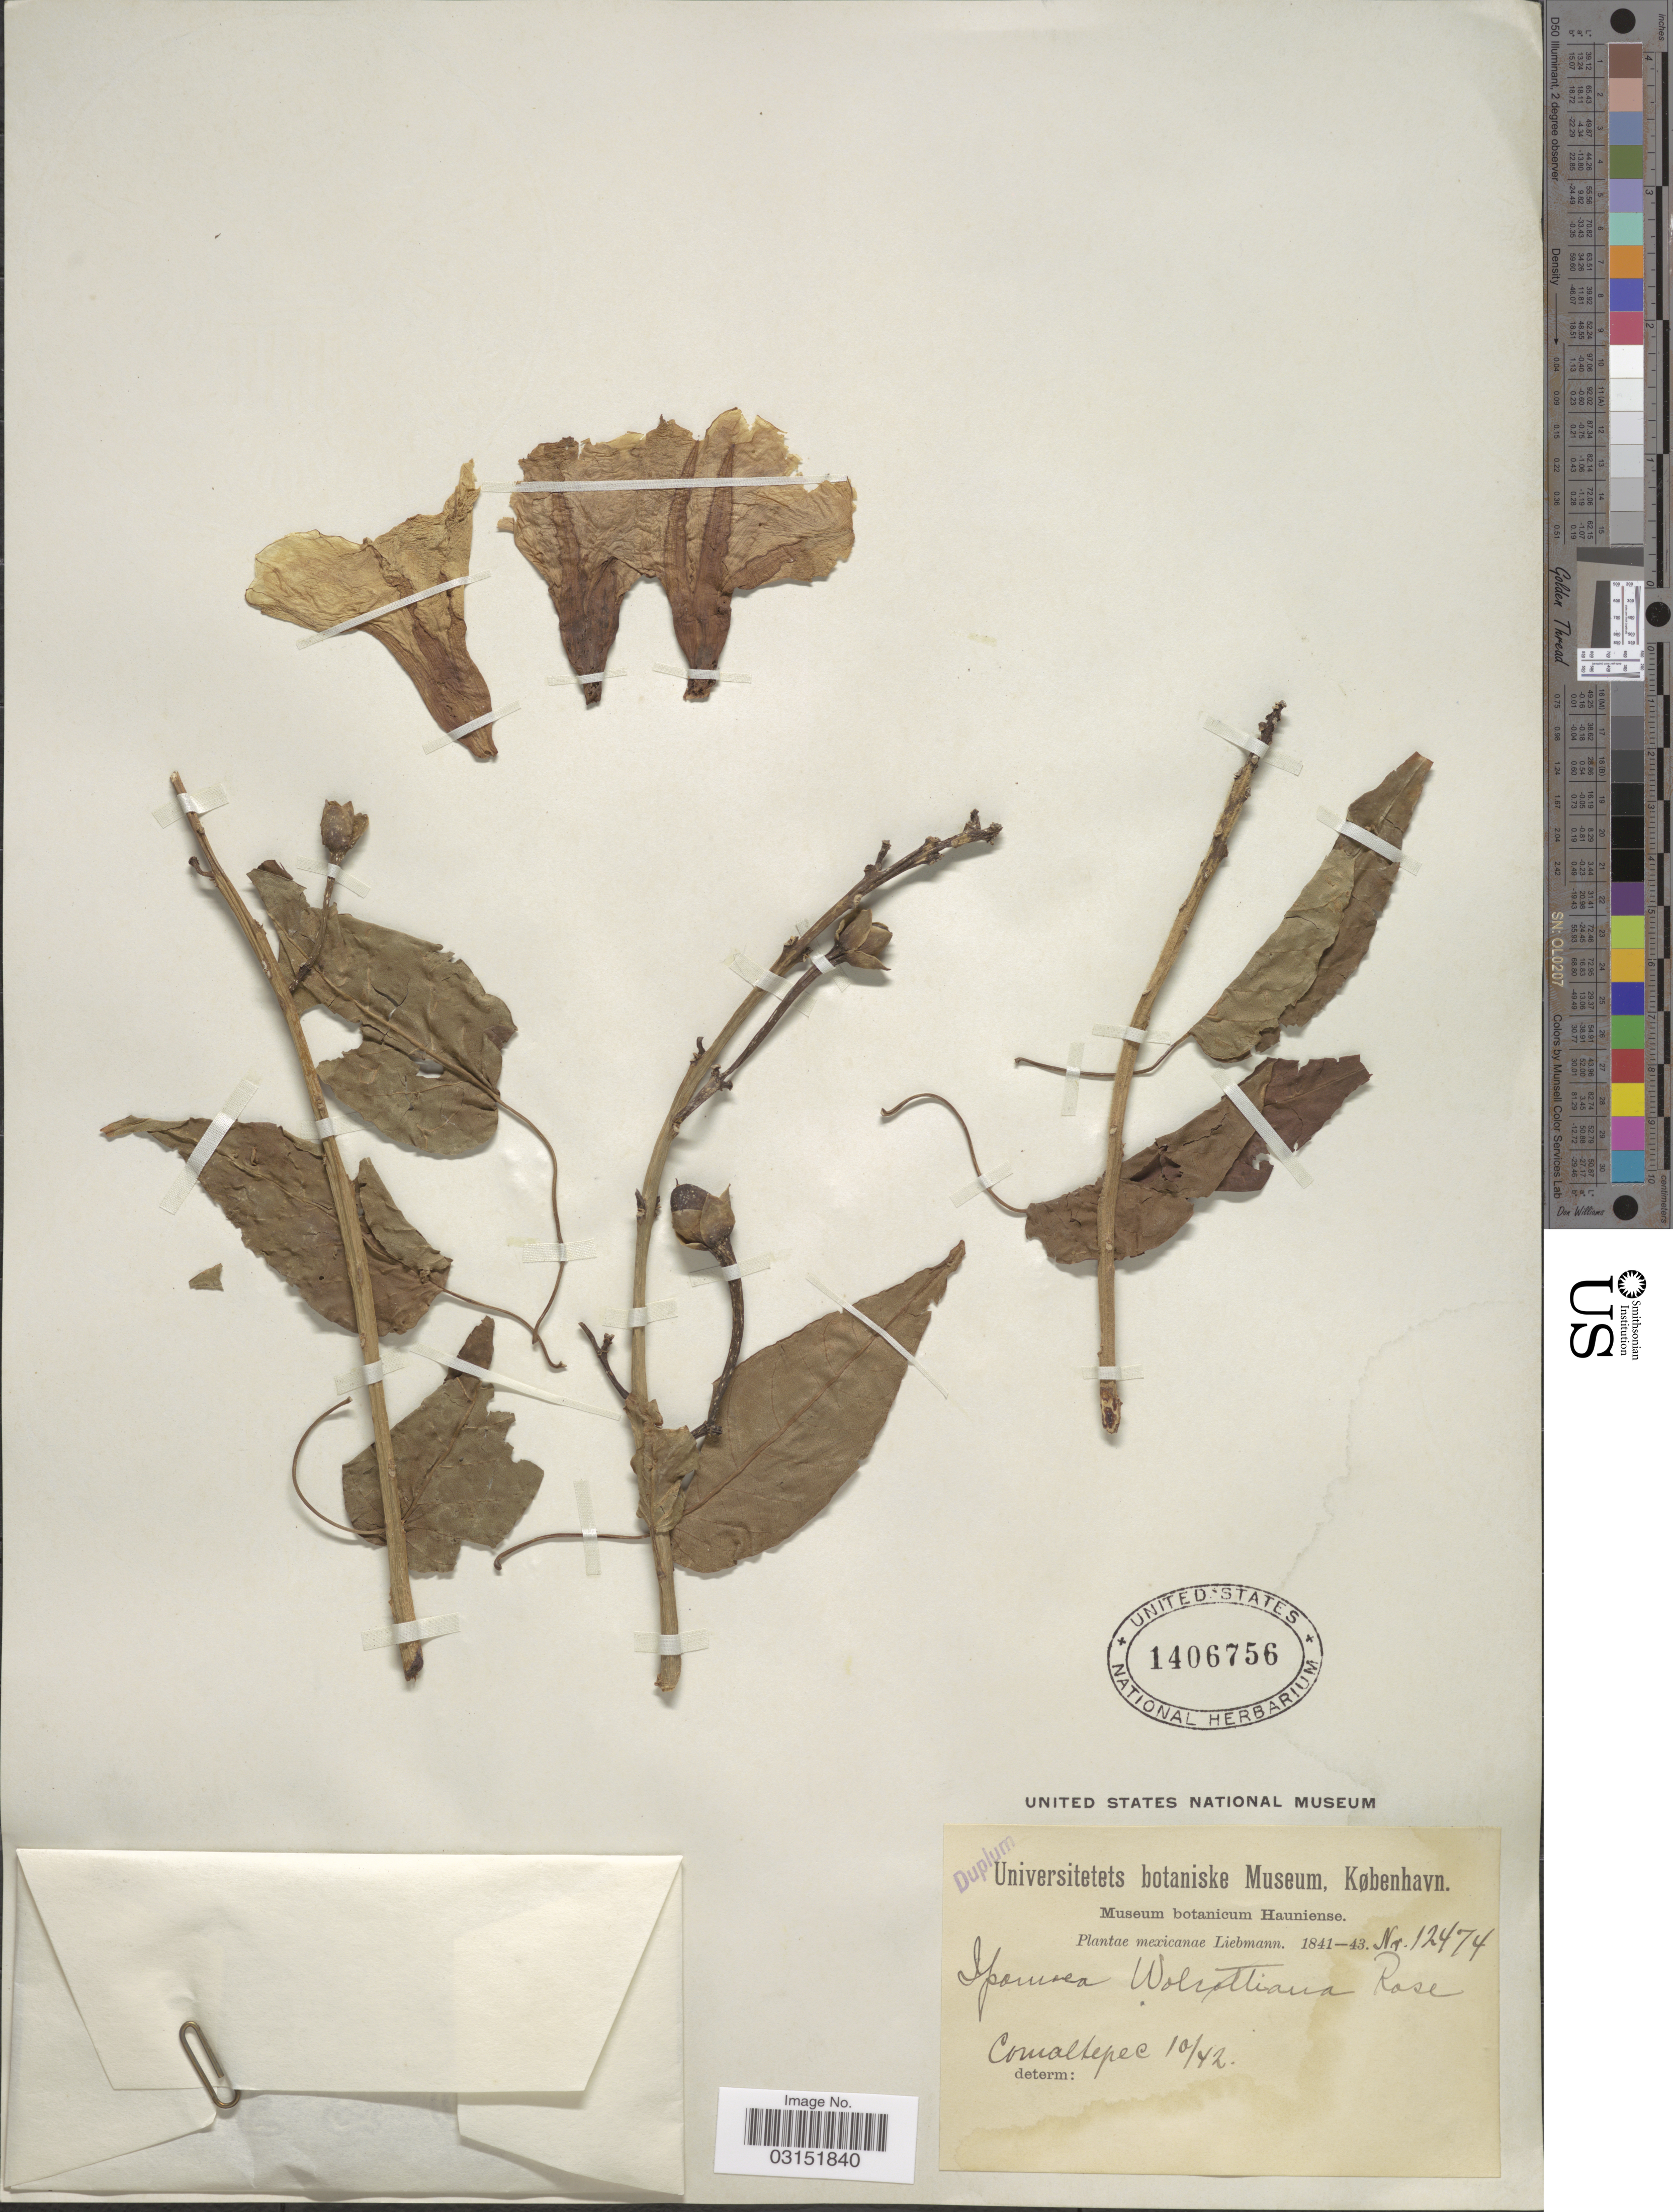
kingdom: Plantae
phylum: Tracheophyta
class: Magnoliopsida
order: Solanales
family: Convolvulaceae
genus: Ipomoea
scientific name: Ipomoea wolcottiana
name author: Rose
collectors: Liebmann, --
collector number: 12474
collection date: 1842-10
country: Mexico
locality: Comaltepec.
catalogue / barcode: US 1406756